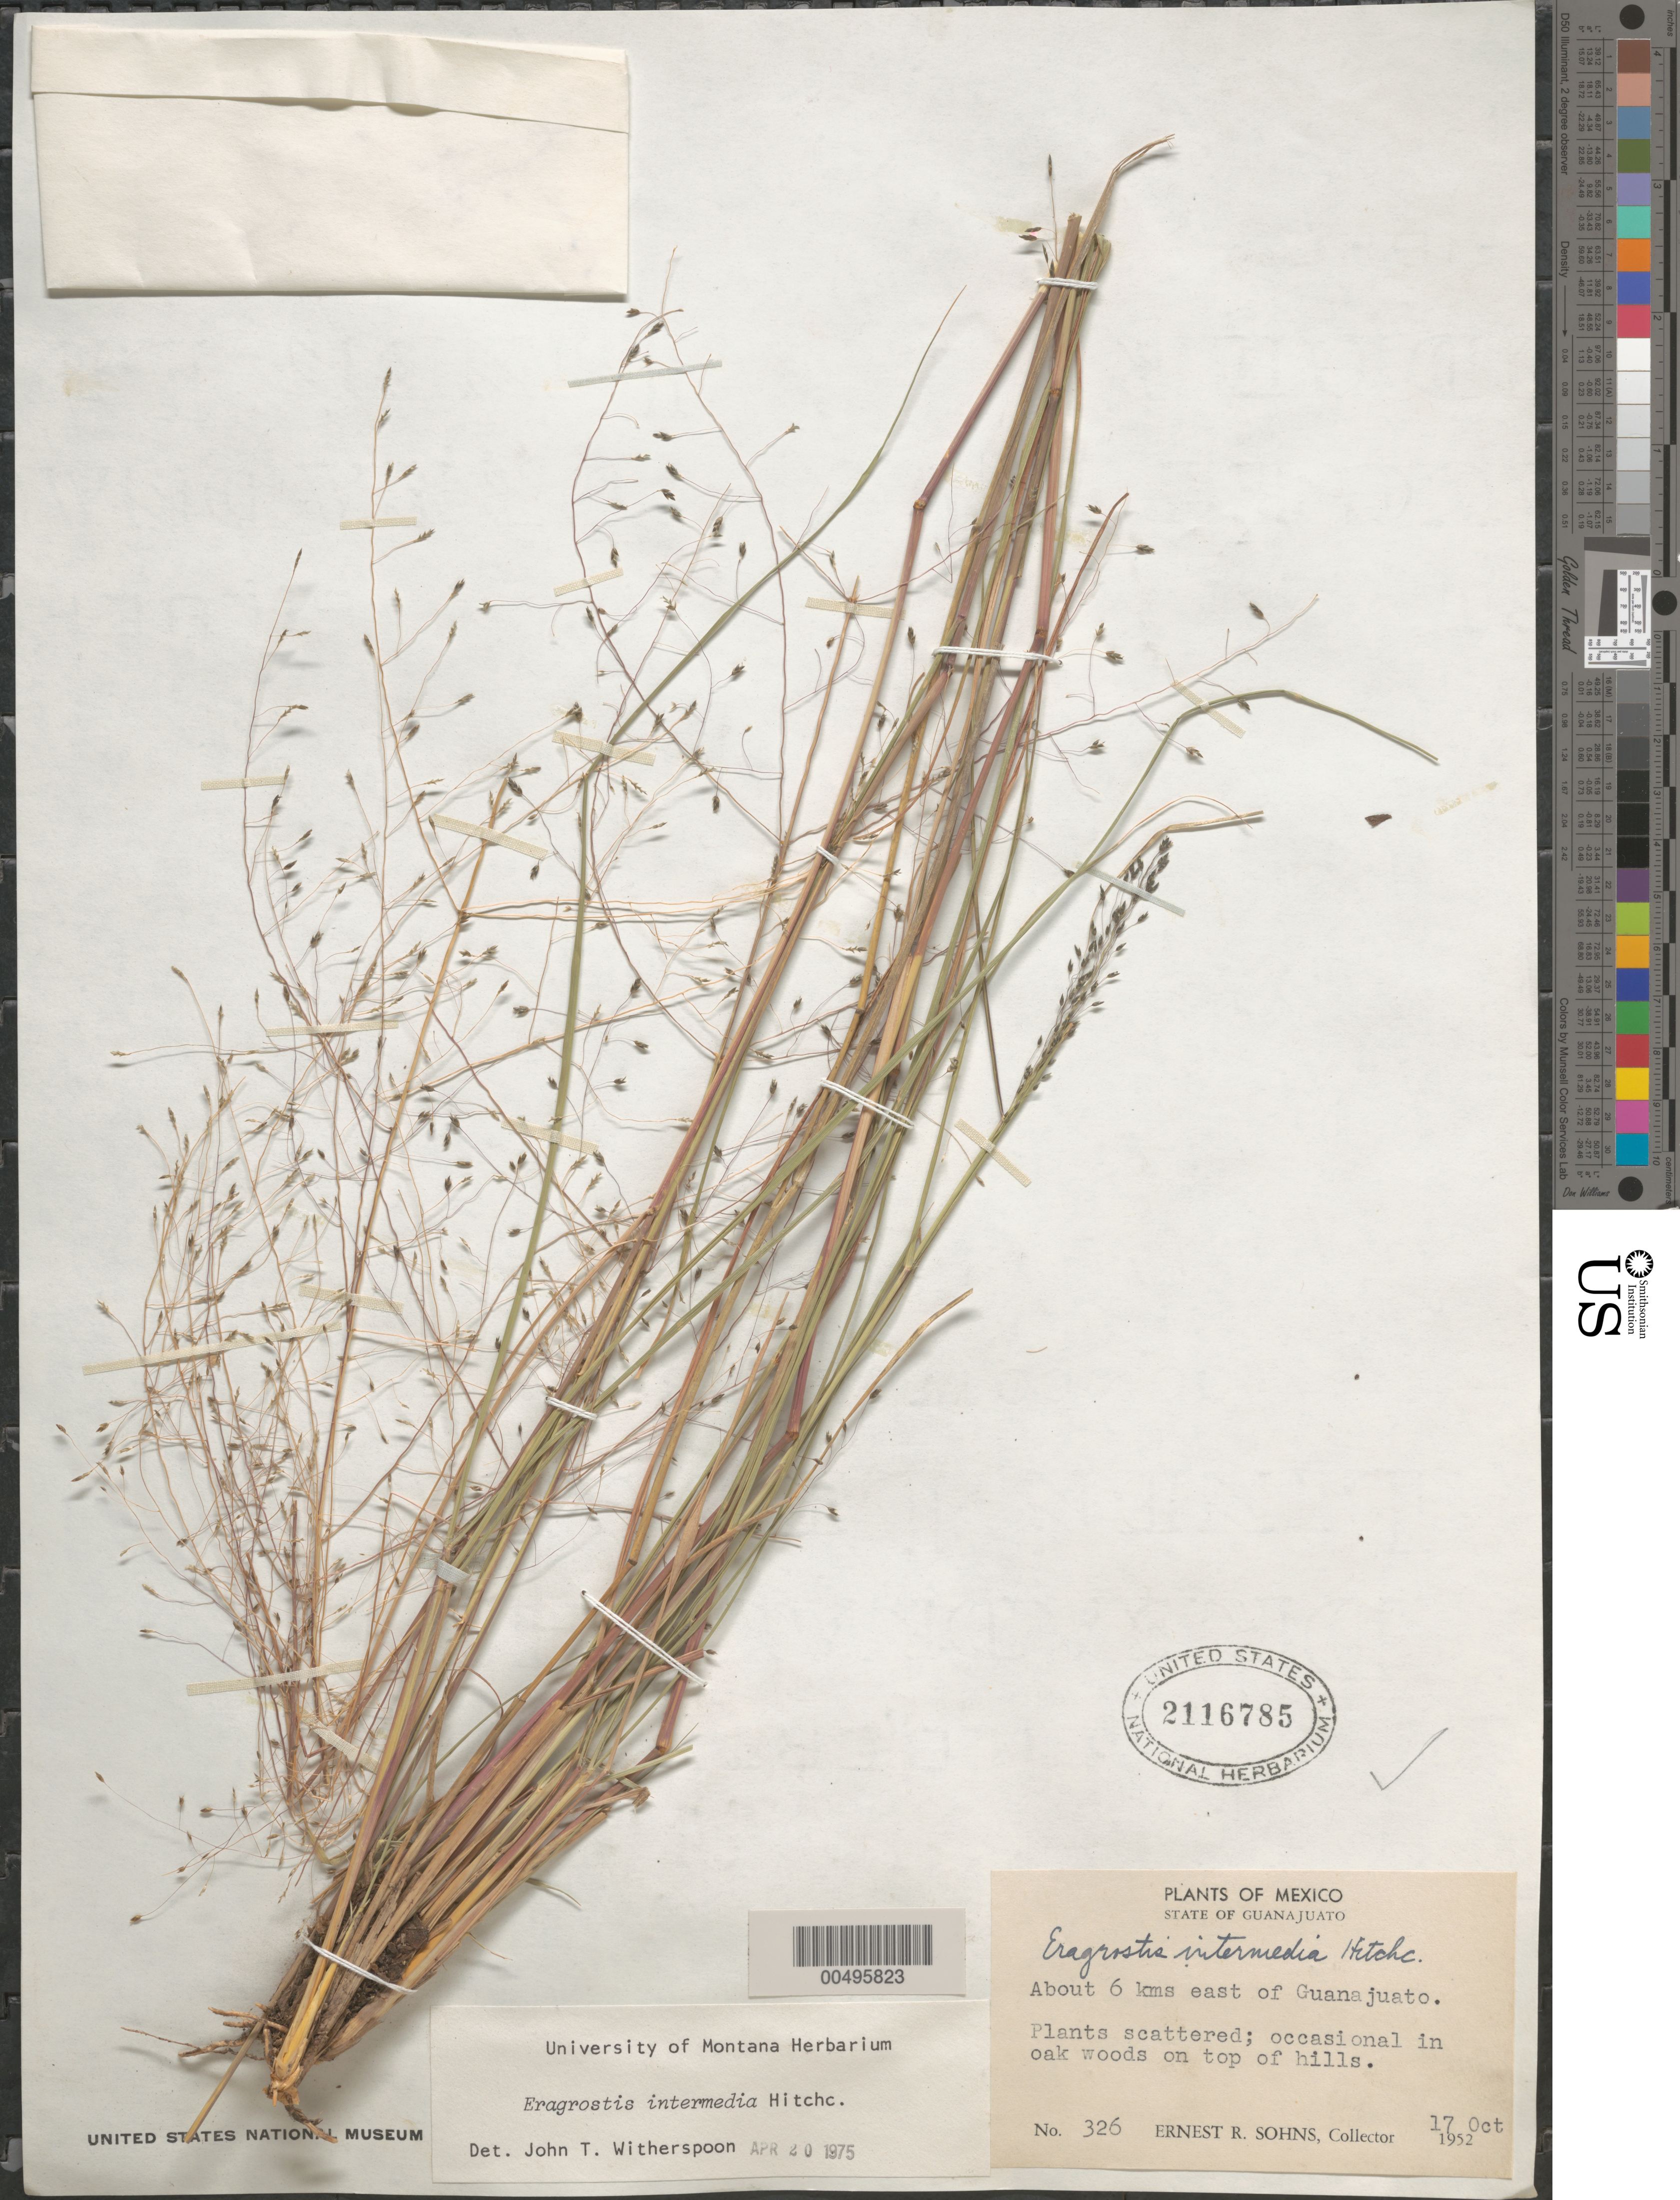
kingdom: Plantae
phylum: Tracheophyta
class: Liliopsida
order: Poales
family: Poaceae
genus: Eragrostis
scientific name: Eragrostis intermedia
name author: Hitchc.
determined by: Witherspoon, John T.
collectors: E. R. Sohns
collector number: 326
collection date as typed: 17 Oct 1952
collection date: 1952-10-17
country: Mexico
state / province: Guanajuato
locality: About 6 km E of Guanajuato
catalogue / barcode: US 2116785